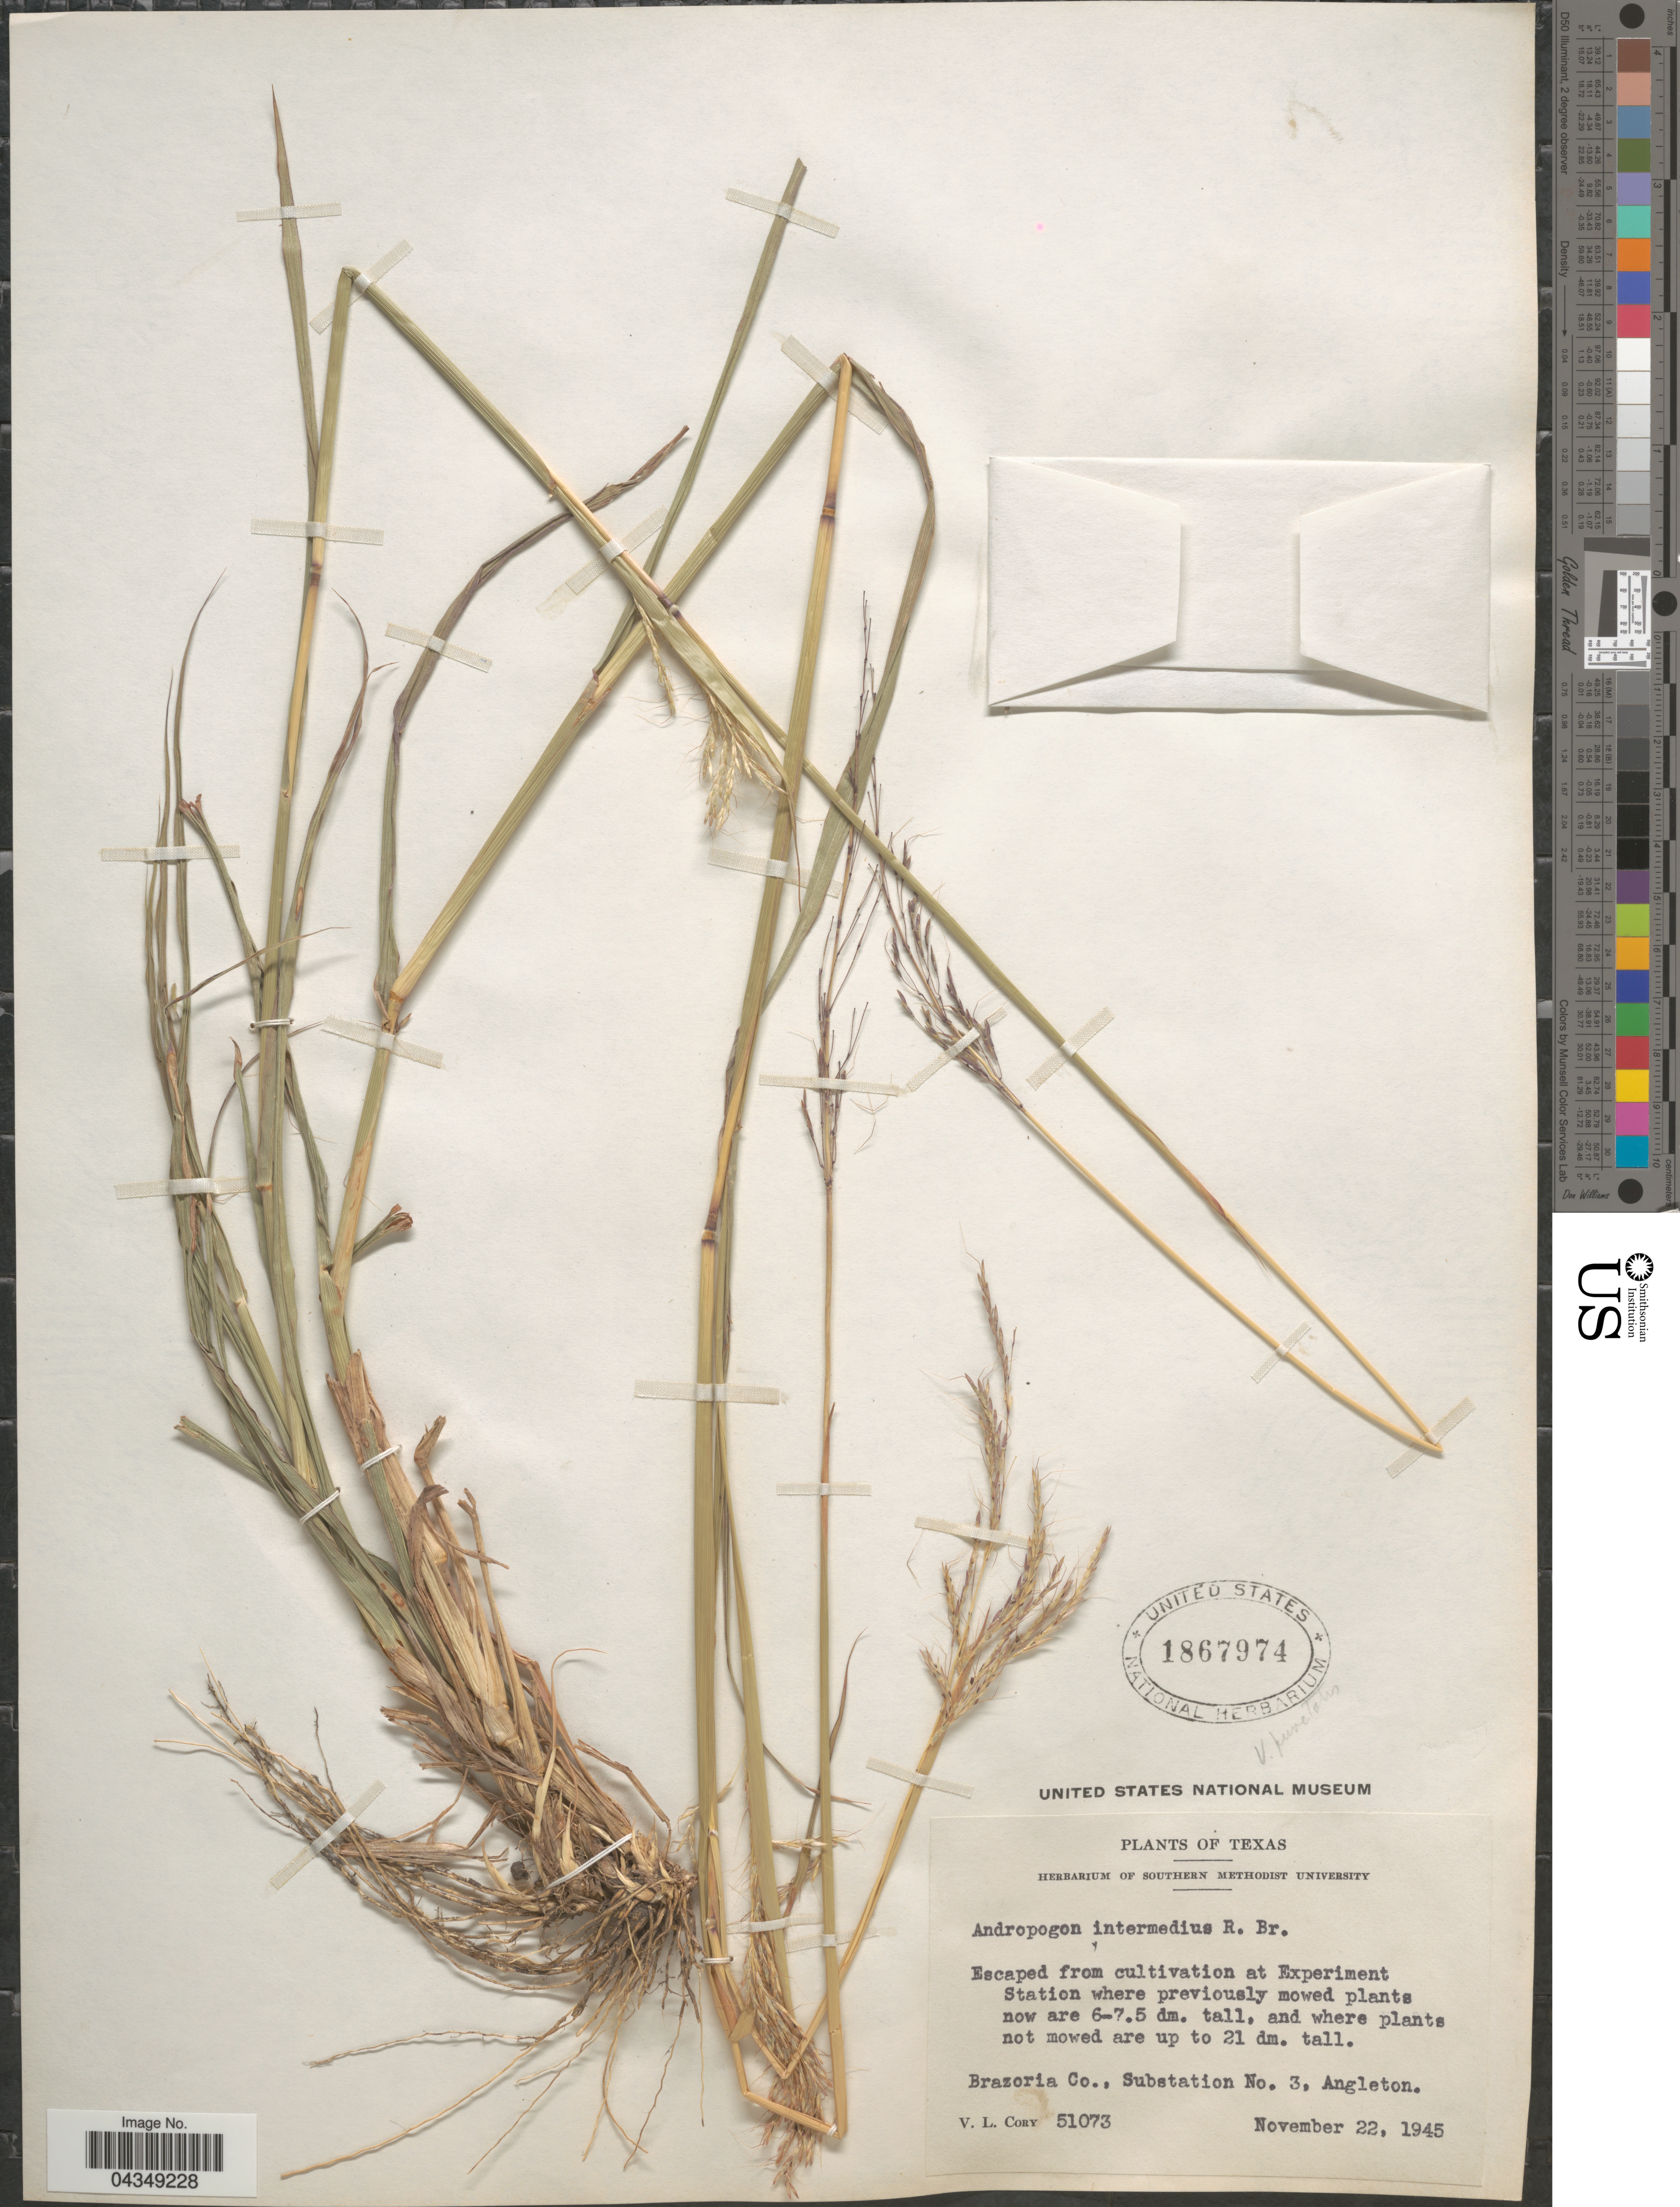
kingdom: Plantae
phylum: Tracheophyta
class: Liliopsida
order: Poales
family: Poaceae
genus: Bothriochloa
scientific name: Bothriochloa bladhii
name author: (Retz.) S.T. Blake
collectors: V. Cory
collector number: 51073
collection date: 1945-11-22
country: United States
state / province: Texas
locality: Escaped from cultivation at Experiment Station. Brazoria Co., Substation No. 3, Angleton.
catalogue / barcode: US 1867974